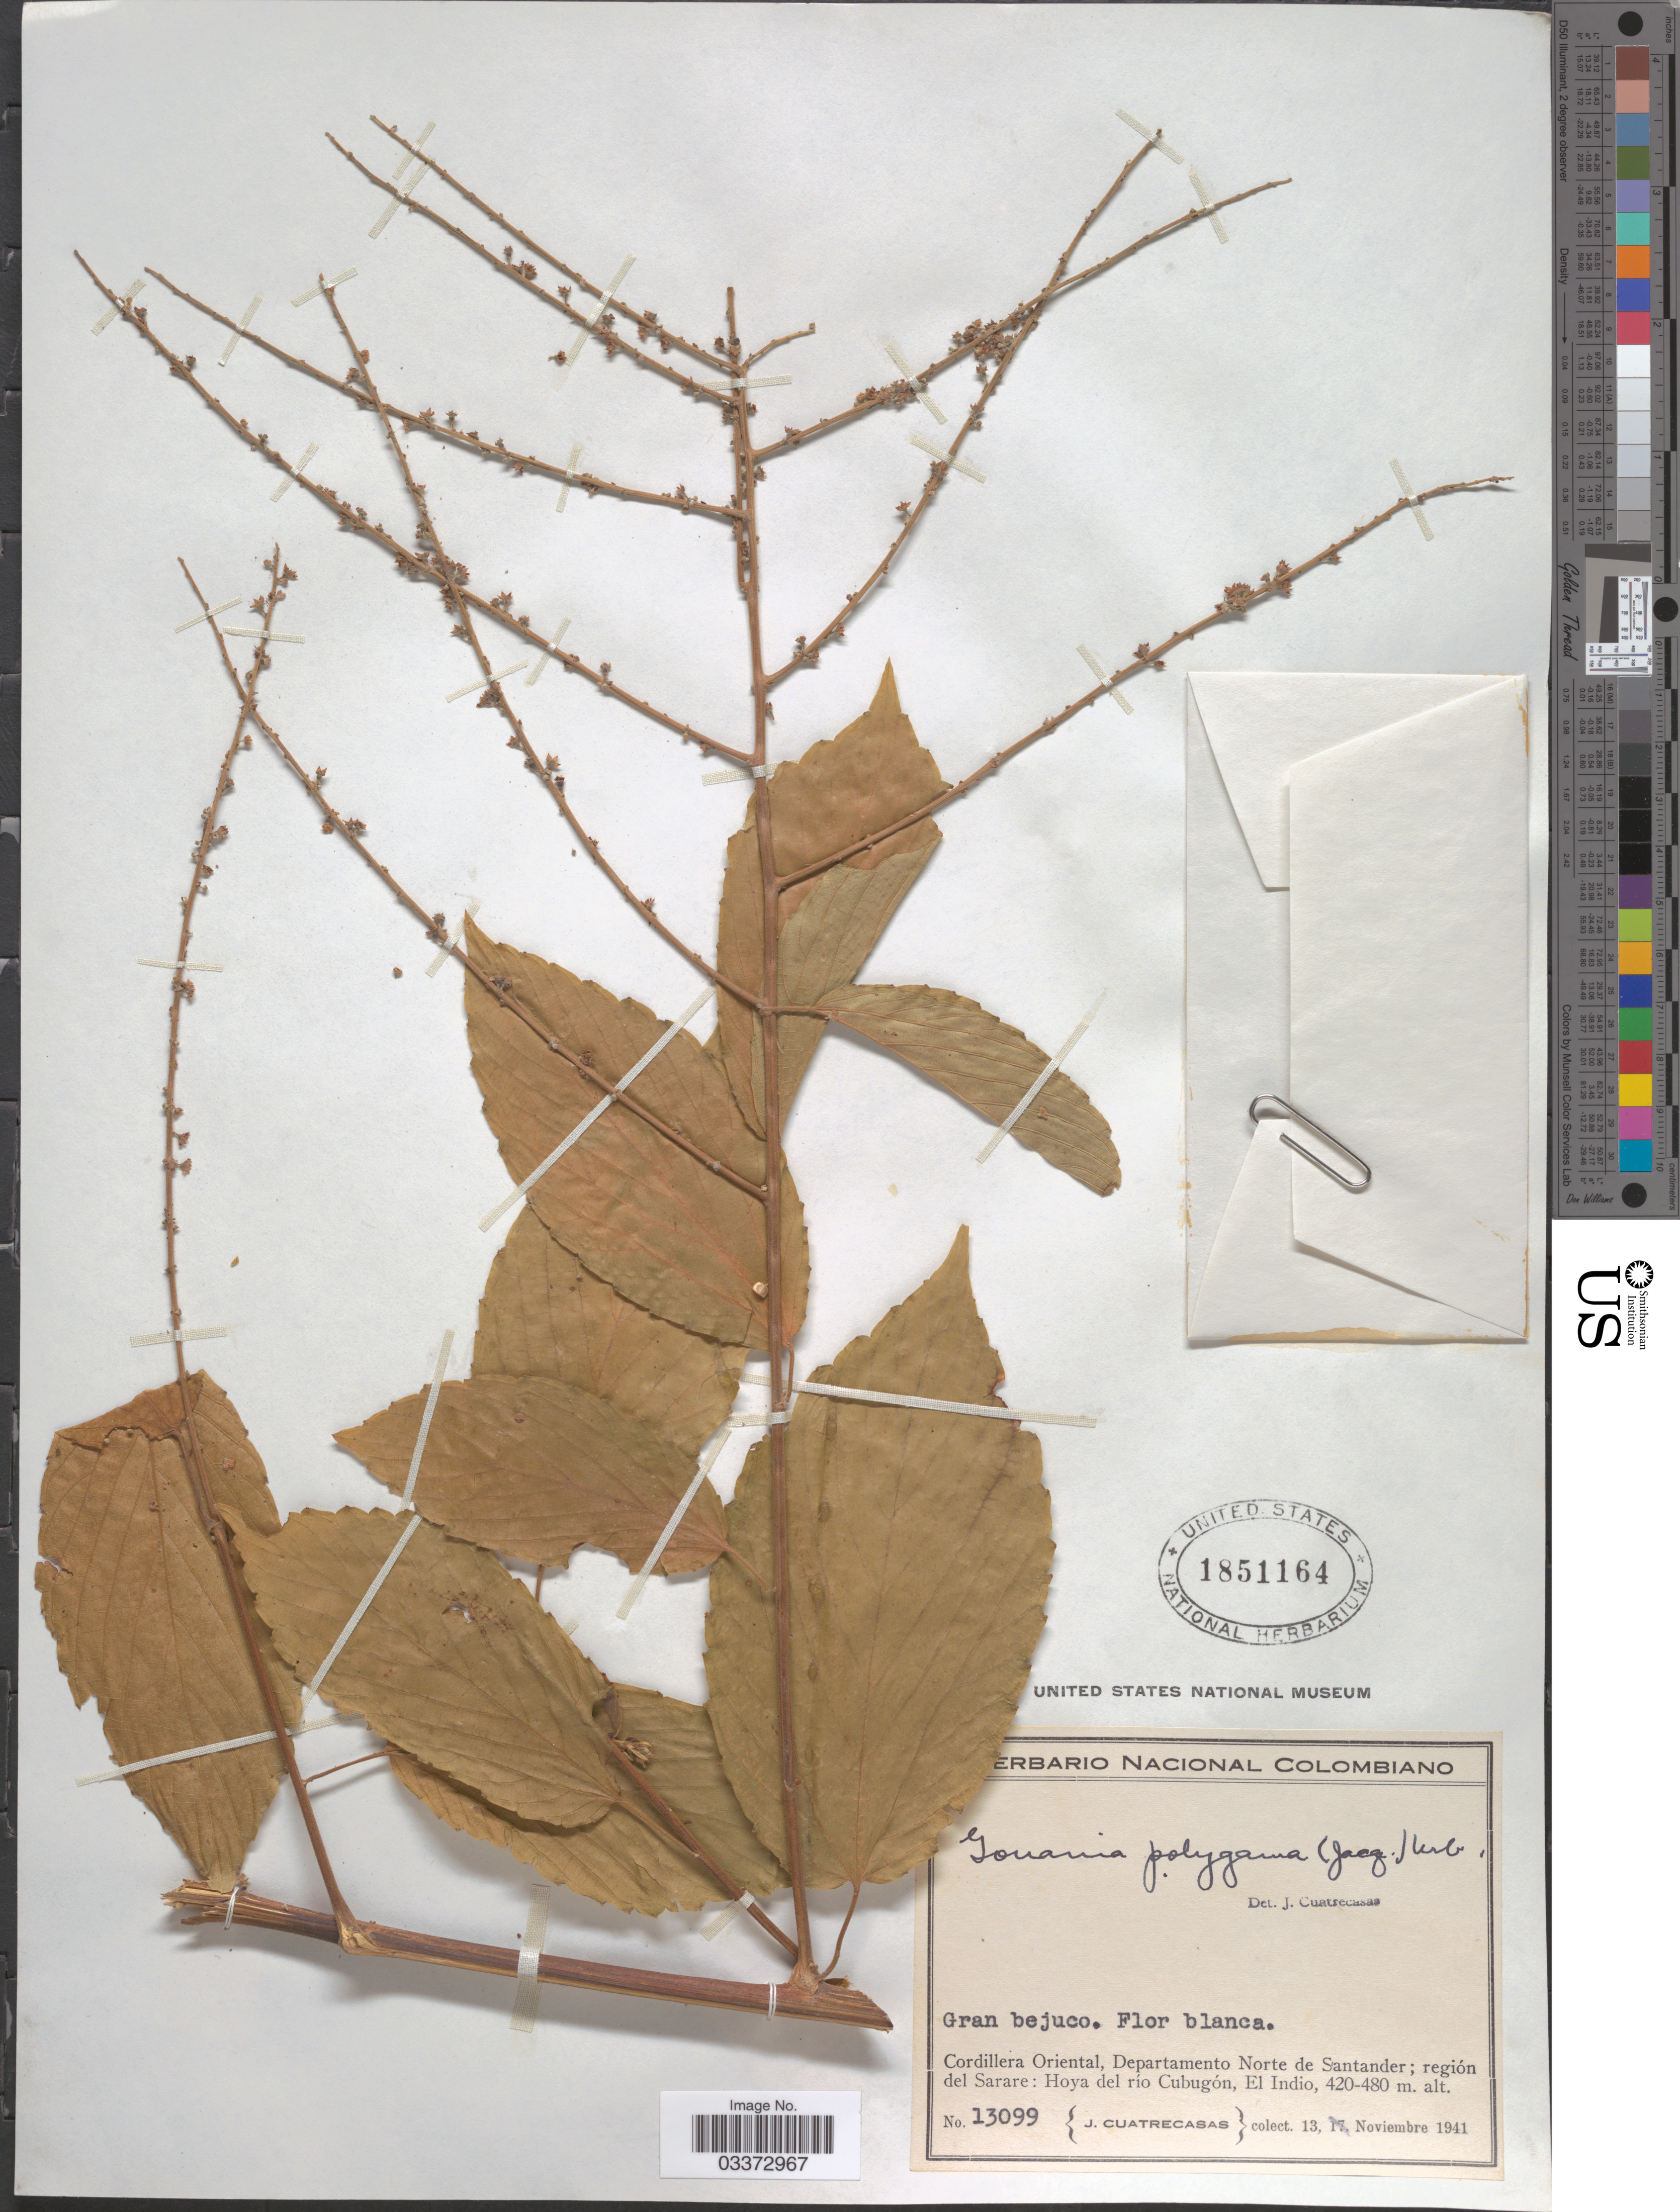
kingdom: Plantae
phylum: Tracheophyta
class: Magnoliopsida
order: Rosales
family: Rhamnaceae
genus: Gouania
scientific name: Gouania polygama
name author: (Jacq.) Urb.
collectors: J. Cuatrecasas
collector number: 13099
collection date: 1941-11-13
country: Colombia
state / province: Norte de Santander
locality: Cordillera Oriental, Departamento Norte de Santander; región del Sarare: Hoya del río Cubugón, El Indio.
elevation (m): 420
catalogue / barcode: US 1851164